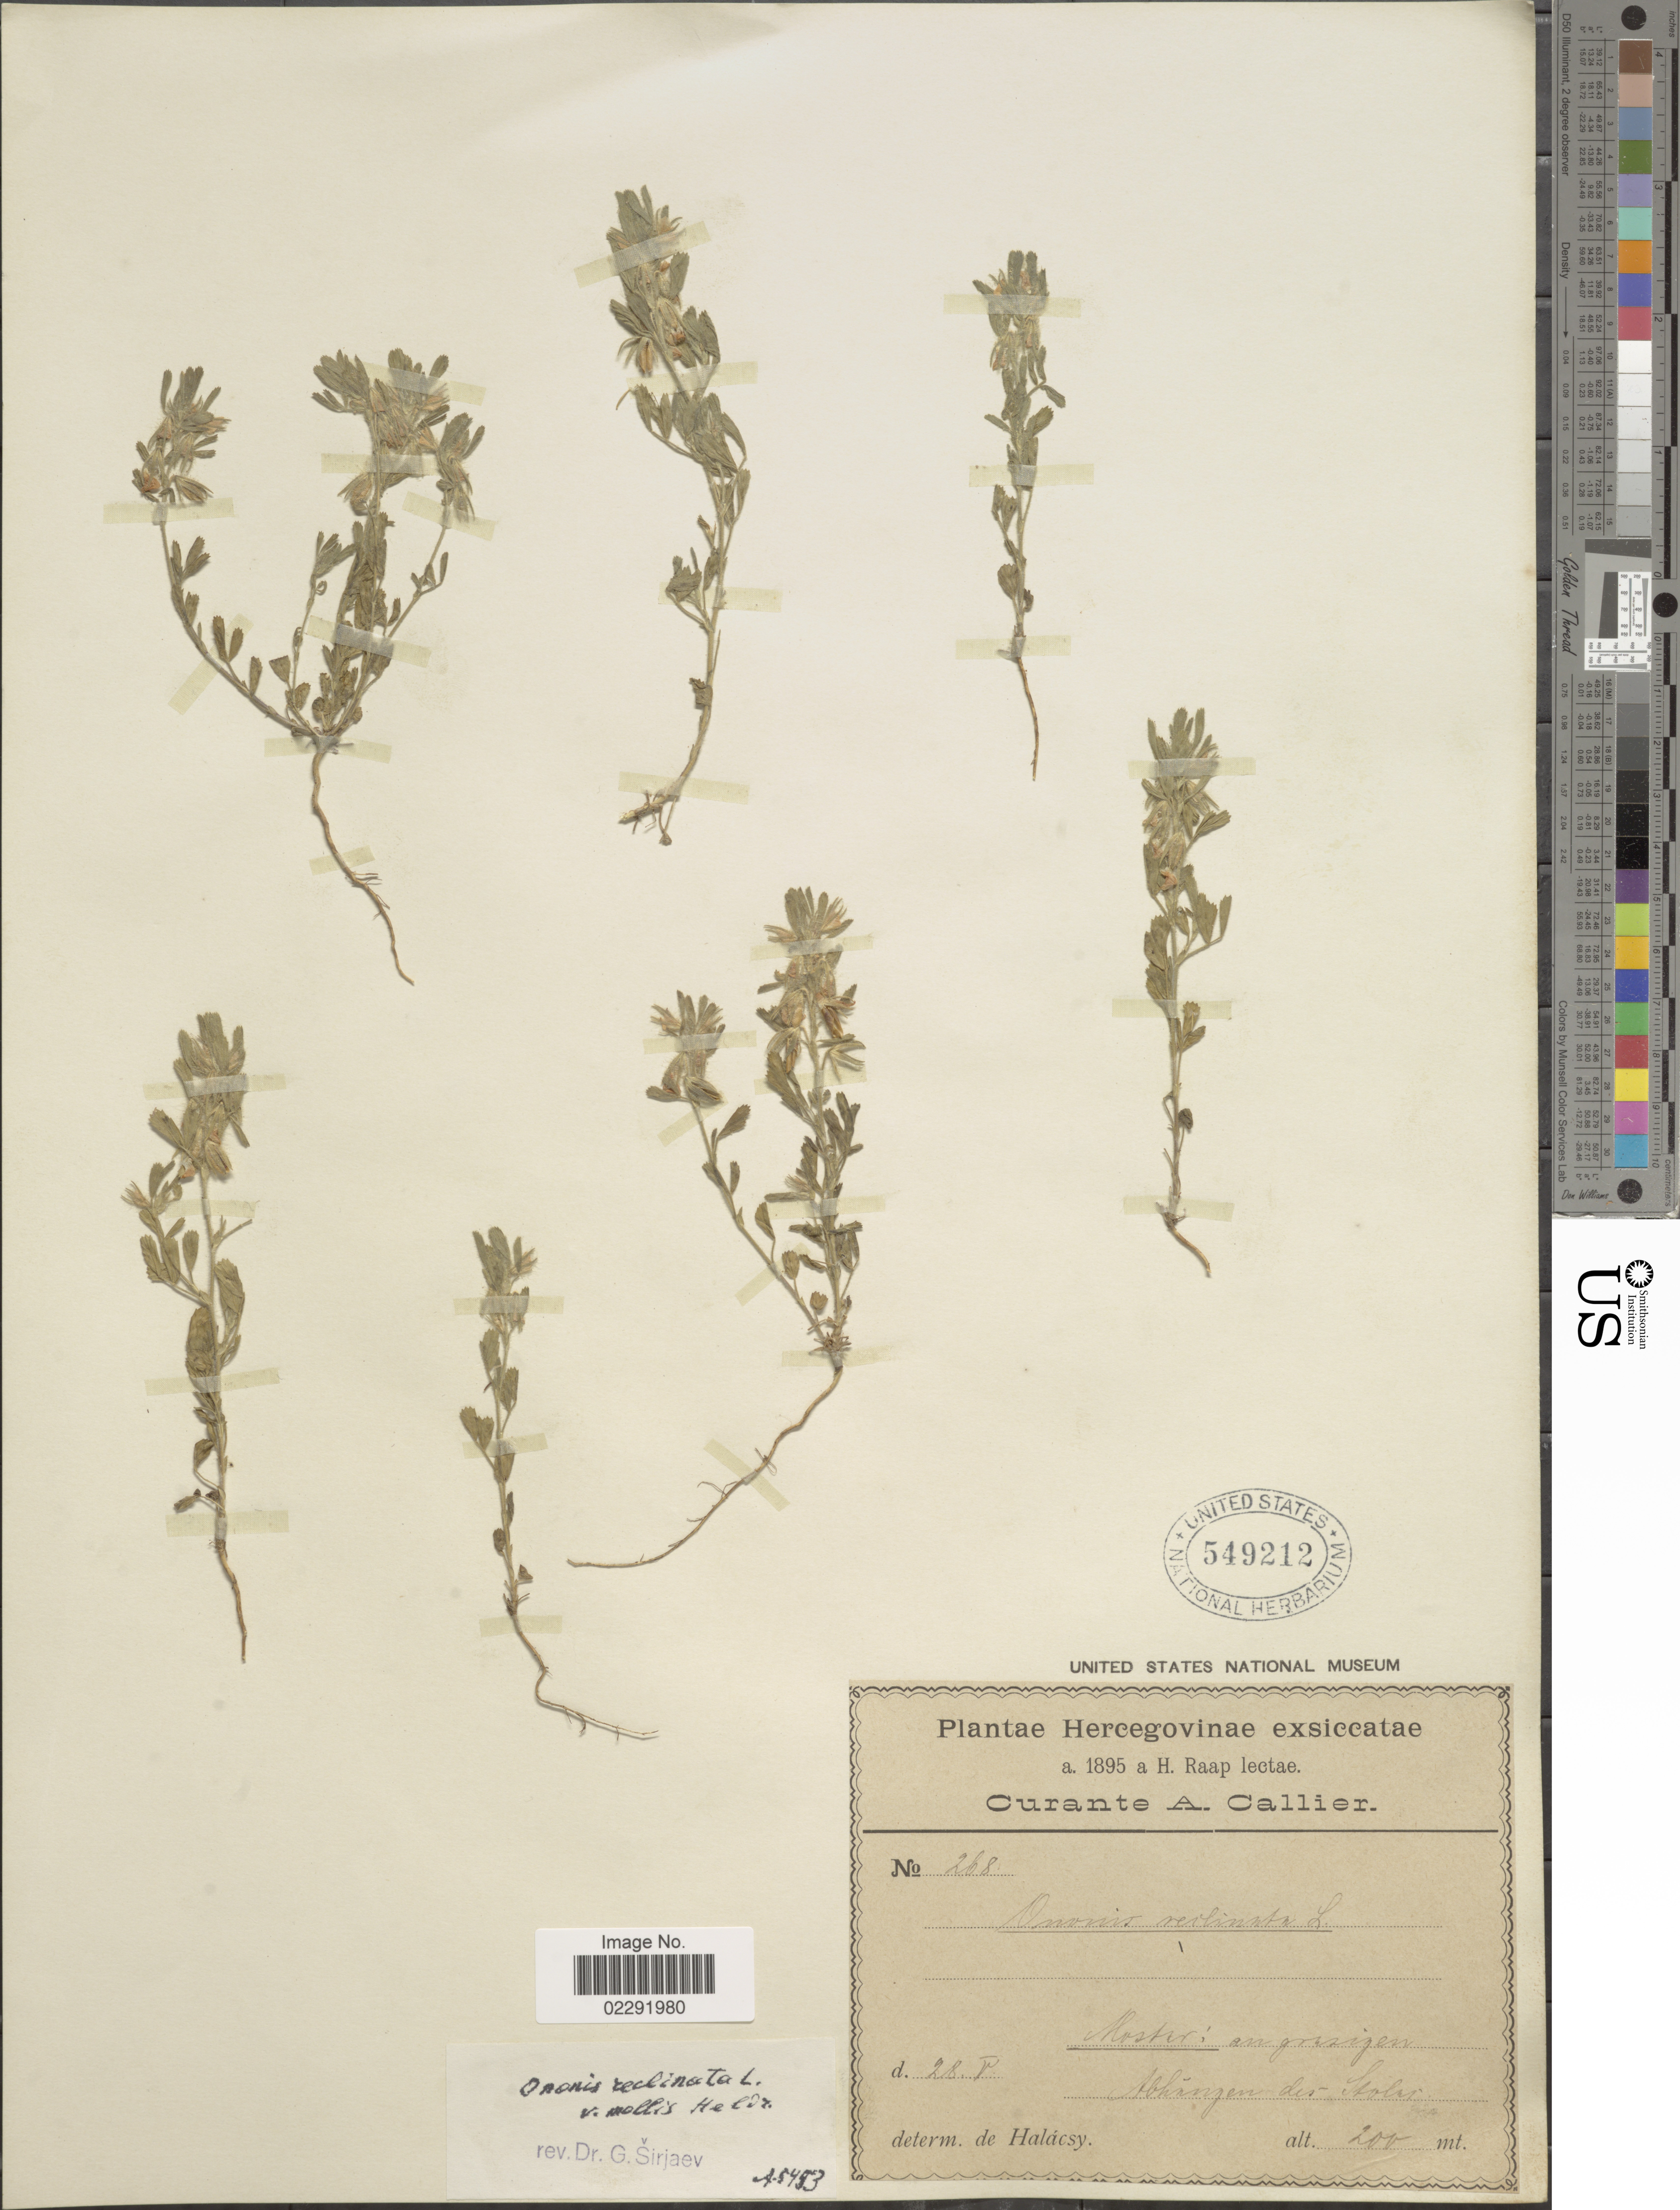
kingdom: Plantae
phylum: Tracheophyta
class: Magnoliopsida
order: Fabales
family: Fabaceae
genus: Ononis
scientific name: Ononis reclinata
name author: L.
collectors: H. Raap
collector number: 268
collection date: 1895-05-25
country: Bosnia and Herzegovina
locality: Hercegovinae, Mostar: au grasigen Abhangen des Stolac.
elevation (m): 200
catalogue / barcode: US 549212